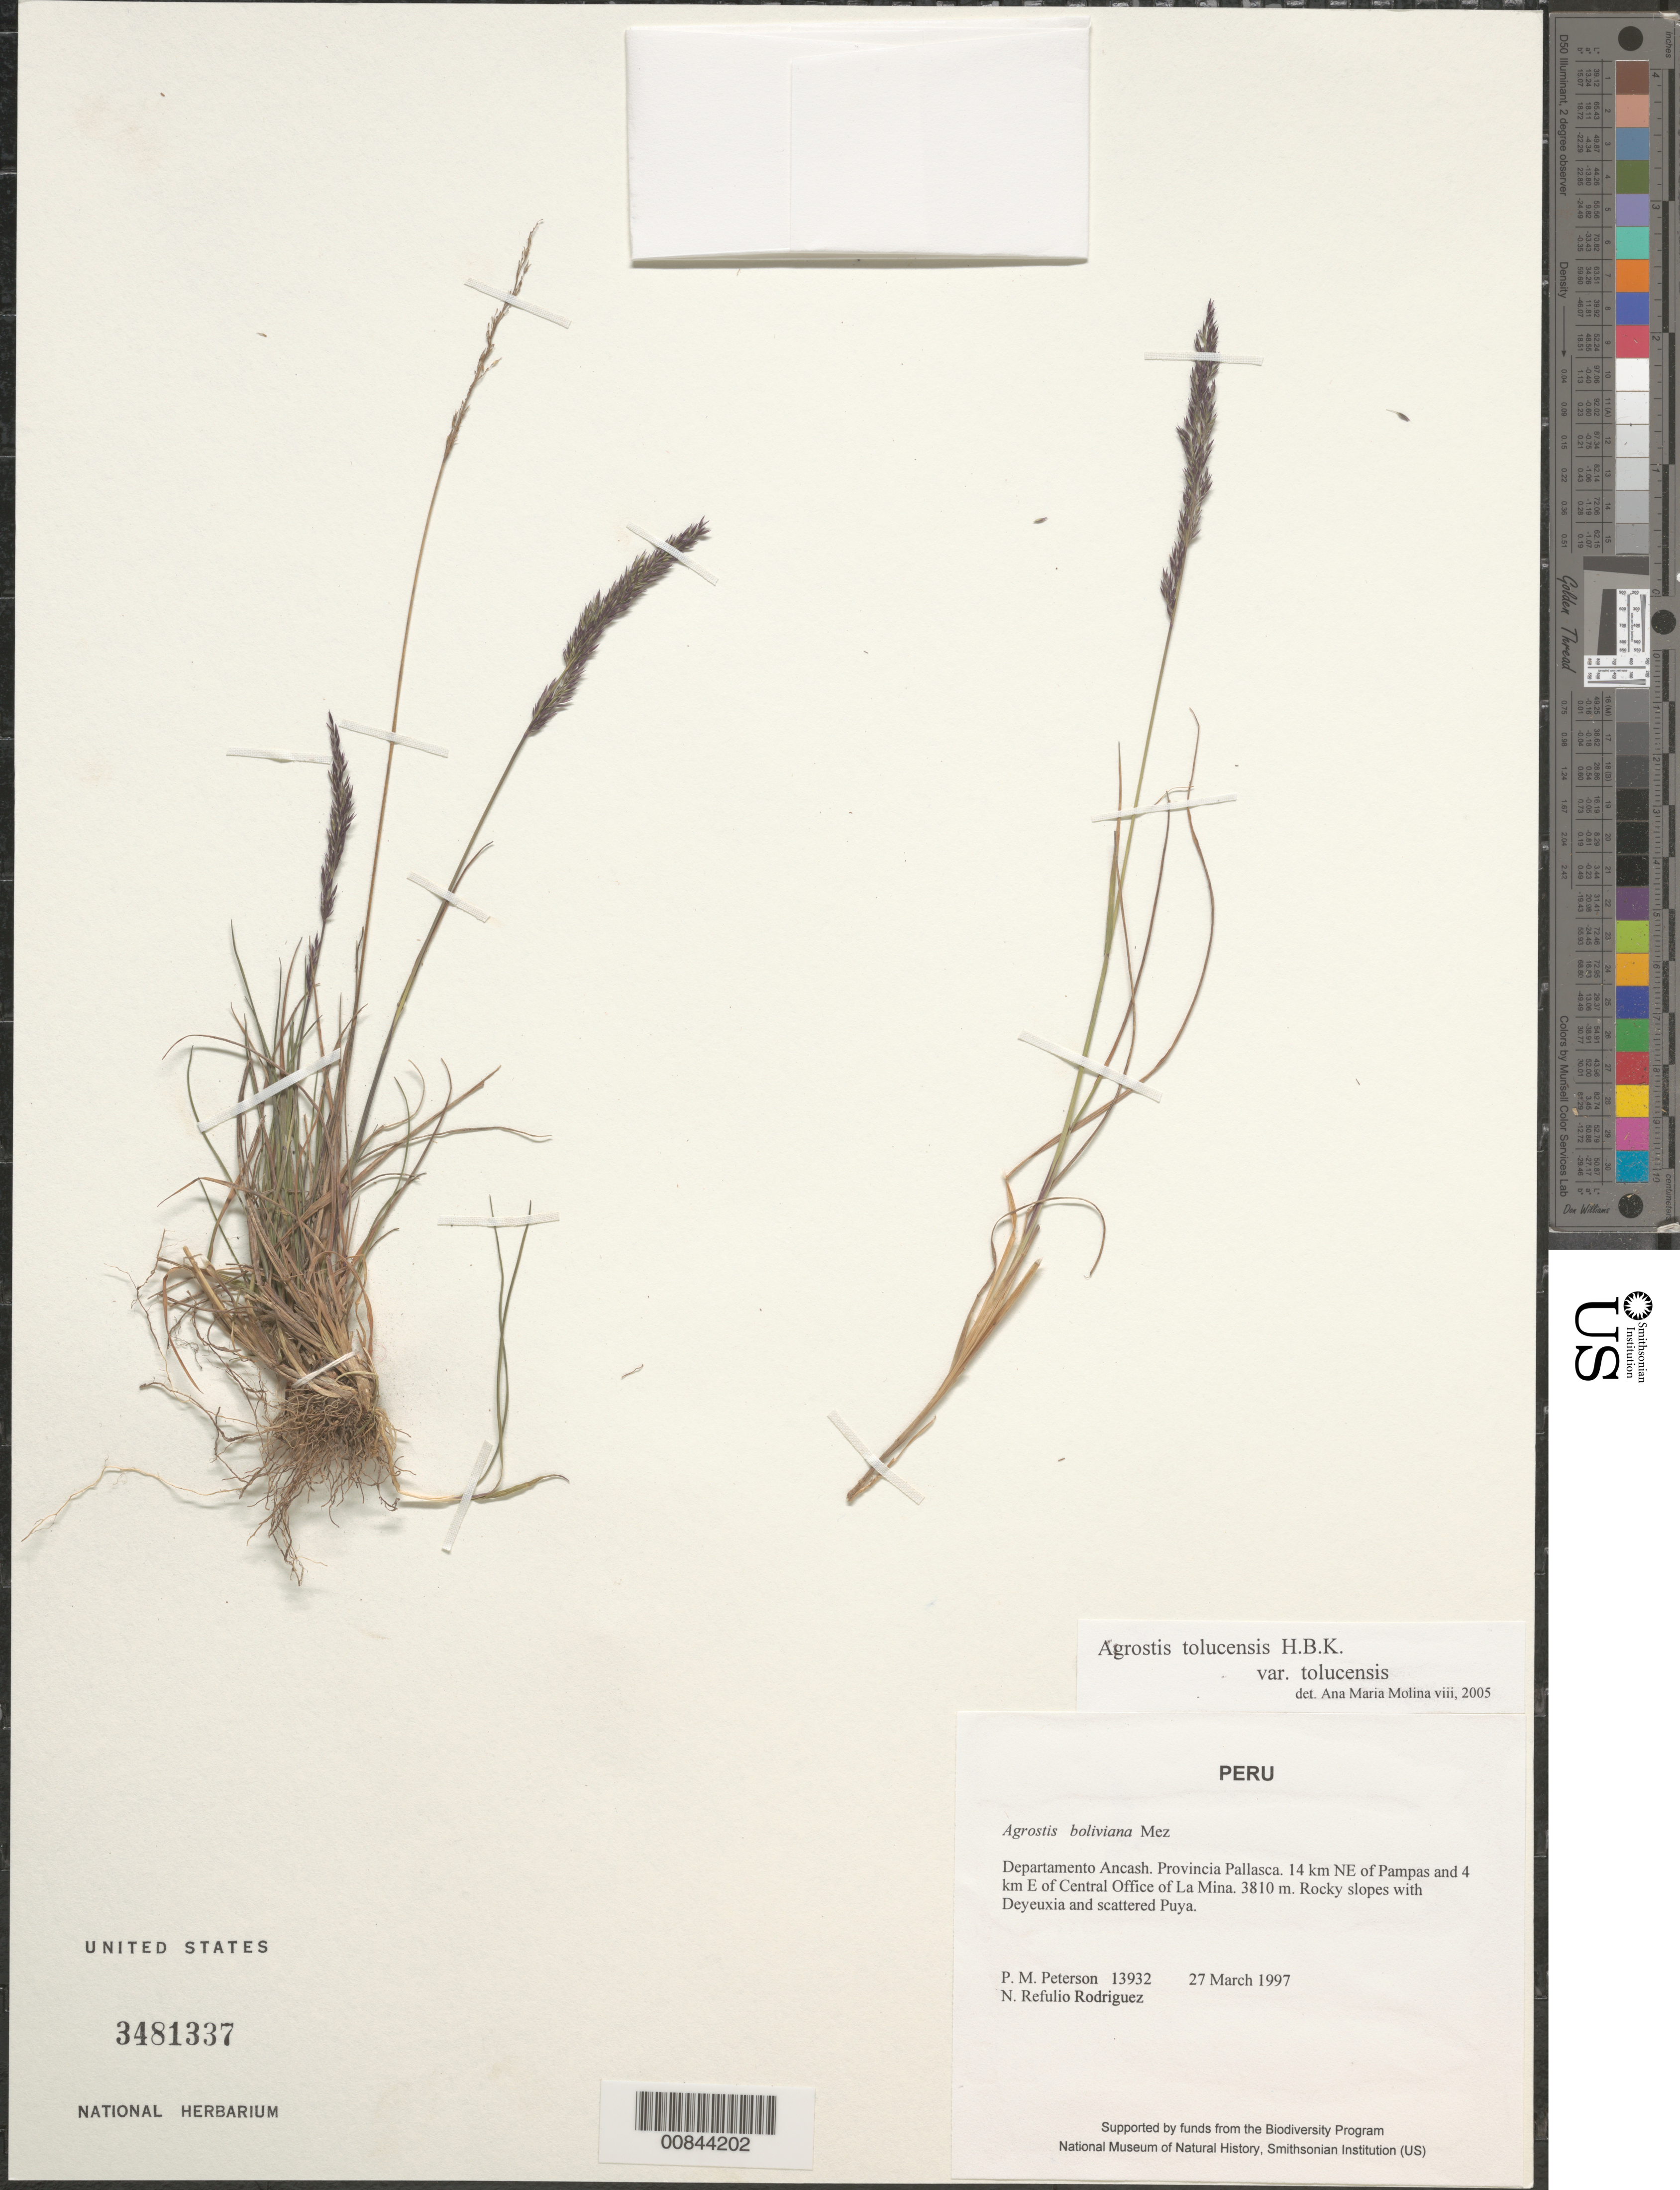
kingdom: Plantae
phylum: Tracheophyta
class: Liliopsida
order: Poales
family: Poaceae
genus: Agrostis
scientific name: Agrostis tolucensis var. tolucensis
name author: Kunth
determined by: Molina, Ana M. de R.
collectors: P. M. Peterson & N. Refulio-Rodríguez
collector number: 13932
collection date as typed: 27 Mar 1997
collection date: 1997-03-27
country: Peru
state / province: Ancash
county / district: Pallasca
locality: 14 km NE of Pampas and 4 km E of Central Office of La Mina.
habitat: Rocky slopes with Deyeuxia and scattered Puya.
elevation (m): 3810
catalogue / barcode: US 3481337